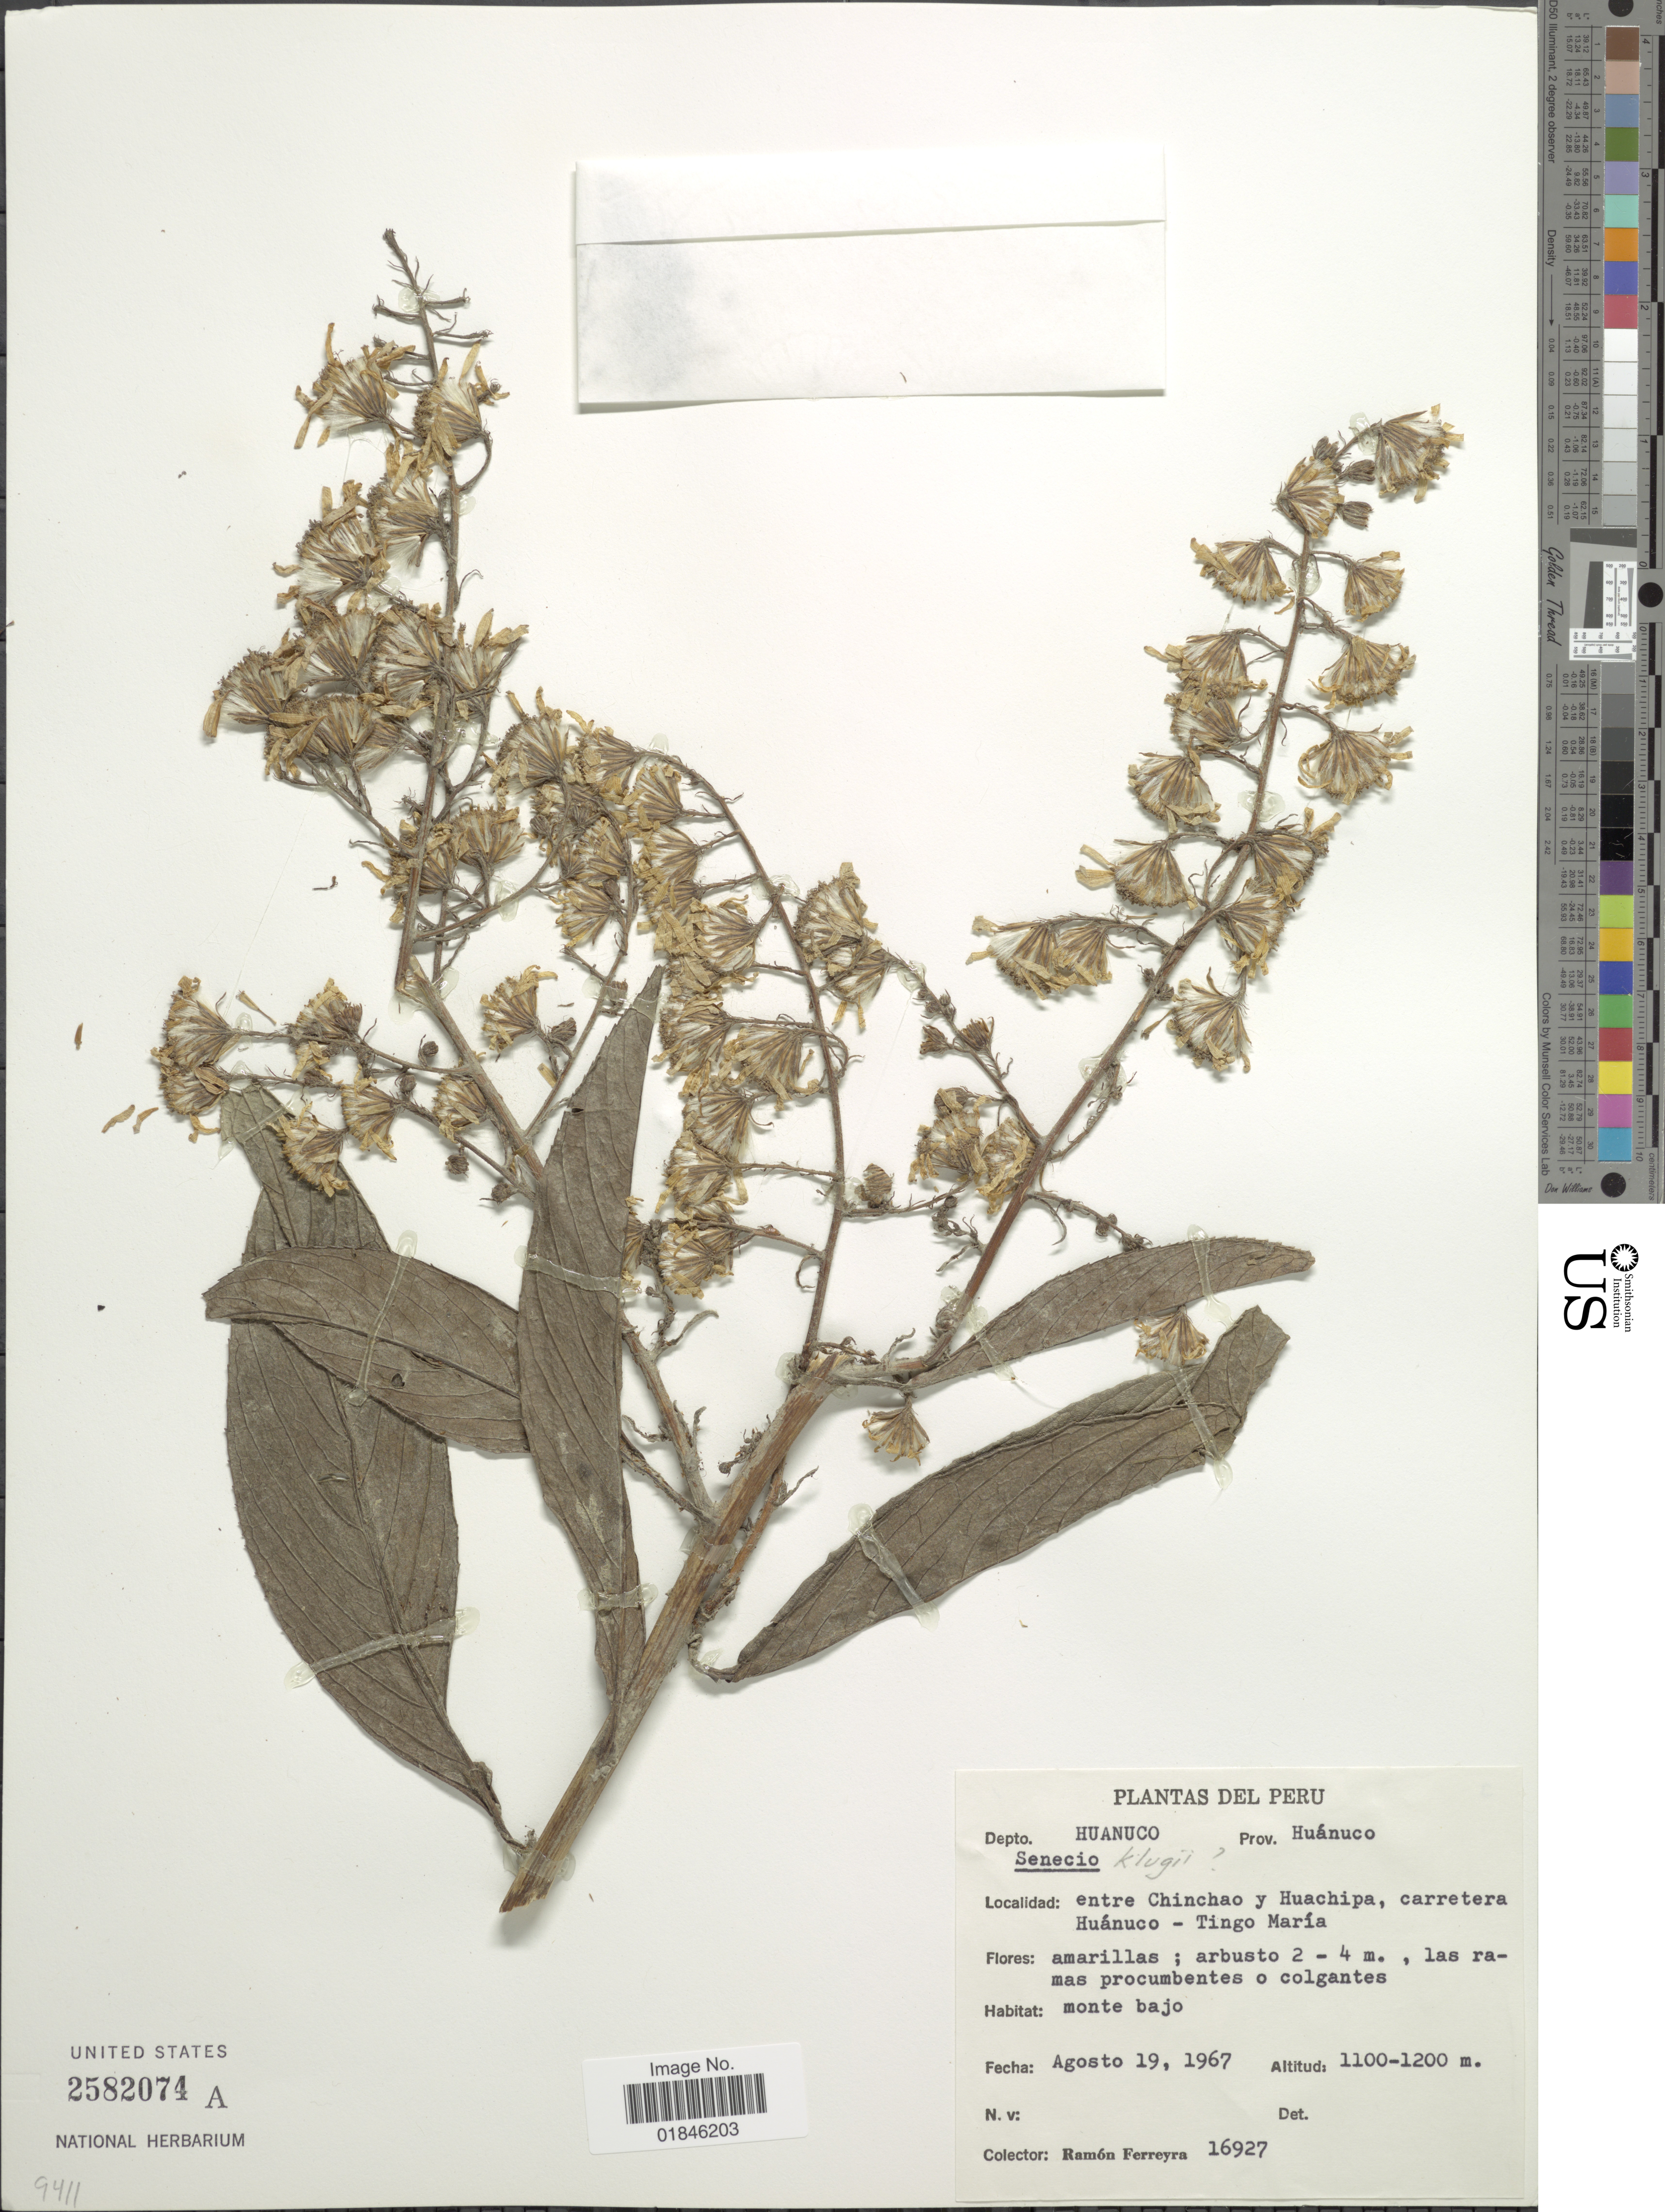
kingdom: Plantae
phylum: Tracheophyta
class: Magnoliopsida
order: Asterales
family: Asteraceae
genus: Pentacalia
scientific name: Pentacalia reflexa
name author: (Kunth) Cuatrec.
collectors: R. A. Ferreyra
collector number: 16927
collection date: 1967-08-19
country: Peru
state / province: Huánuco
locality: Depto. Huanuco. Prov. Huánuco. Entre Chinchao y Huachipa, carretera Huánuco - Tingo María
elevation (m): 1100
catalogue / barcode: US 2582074A